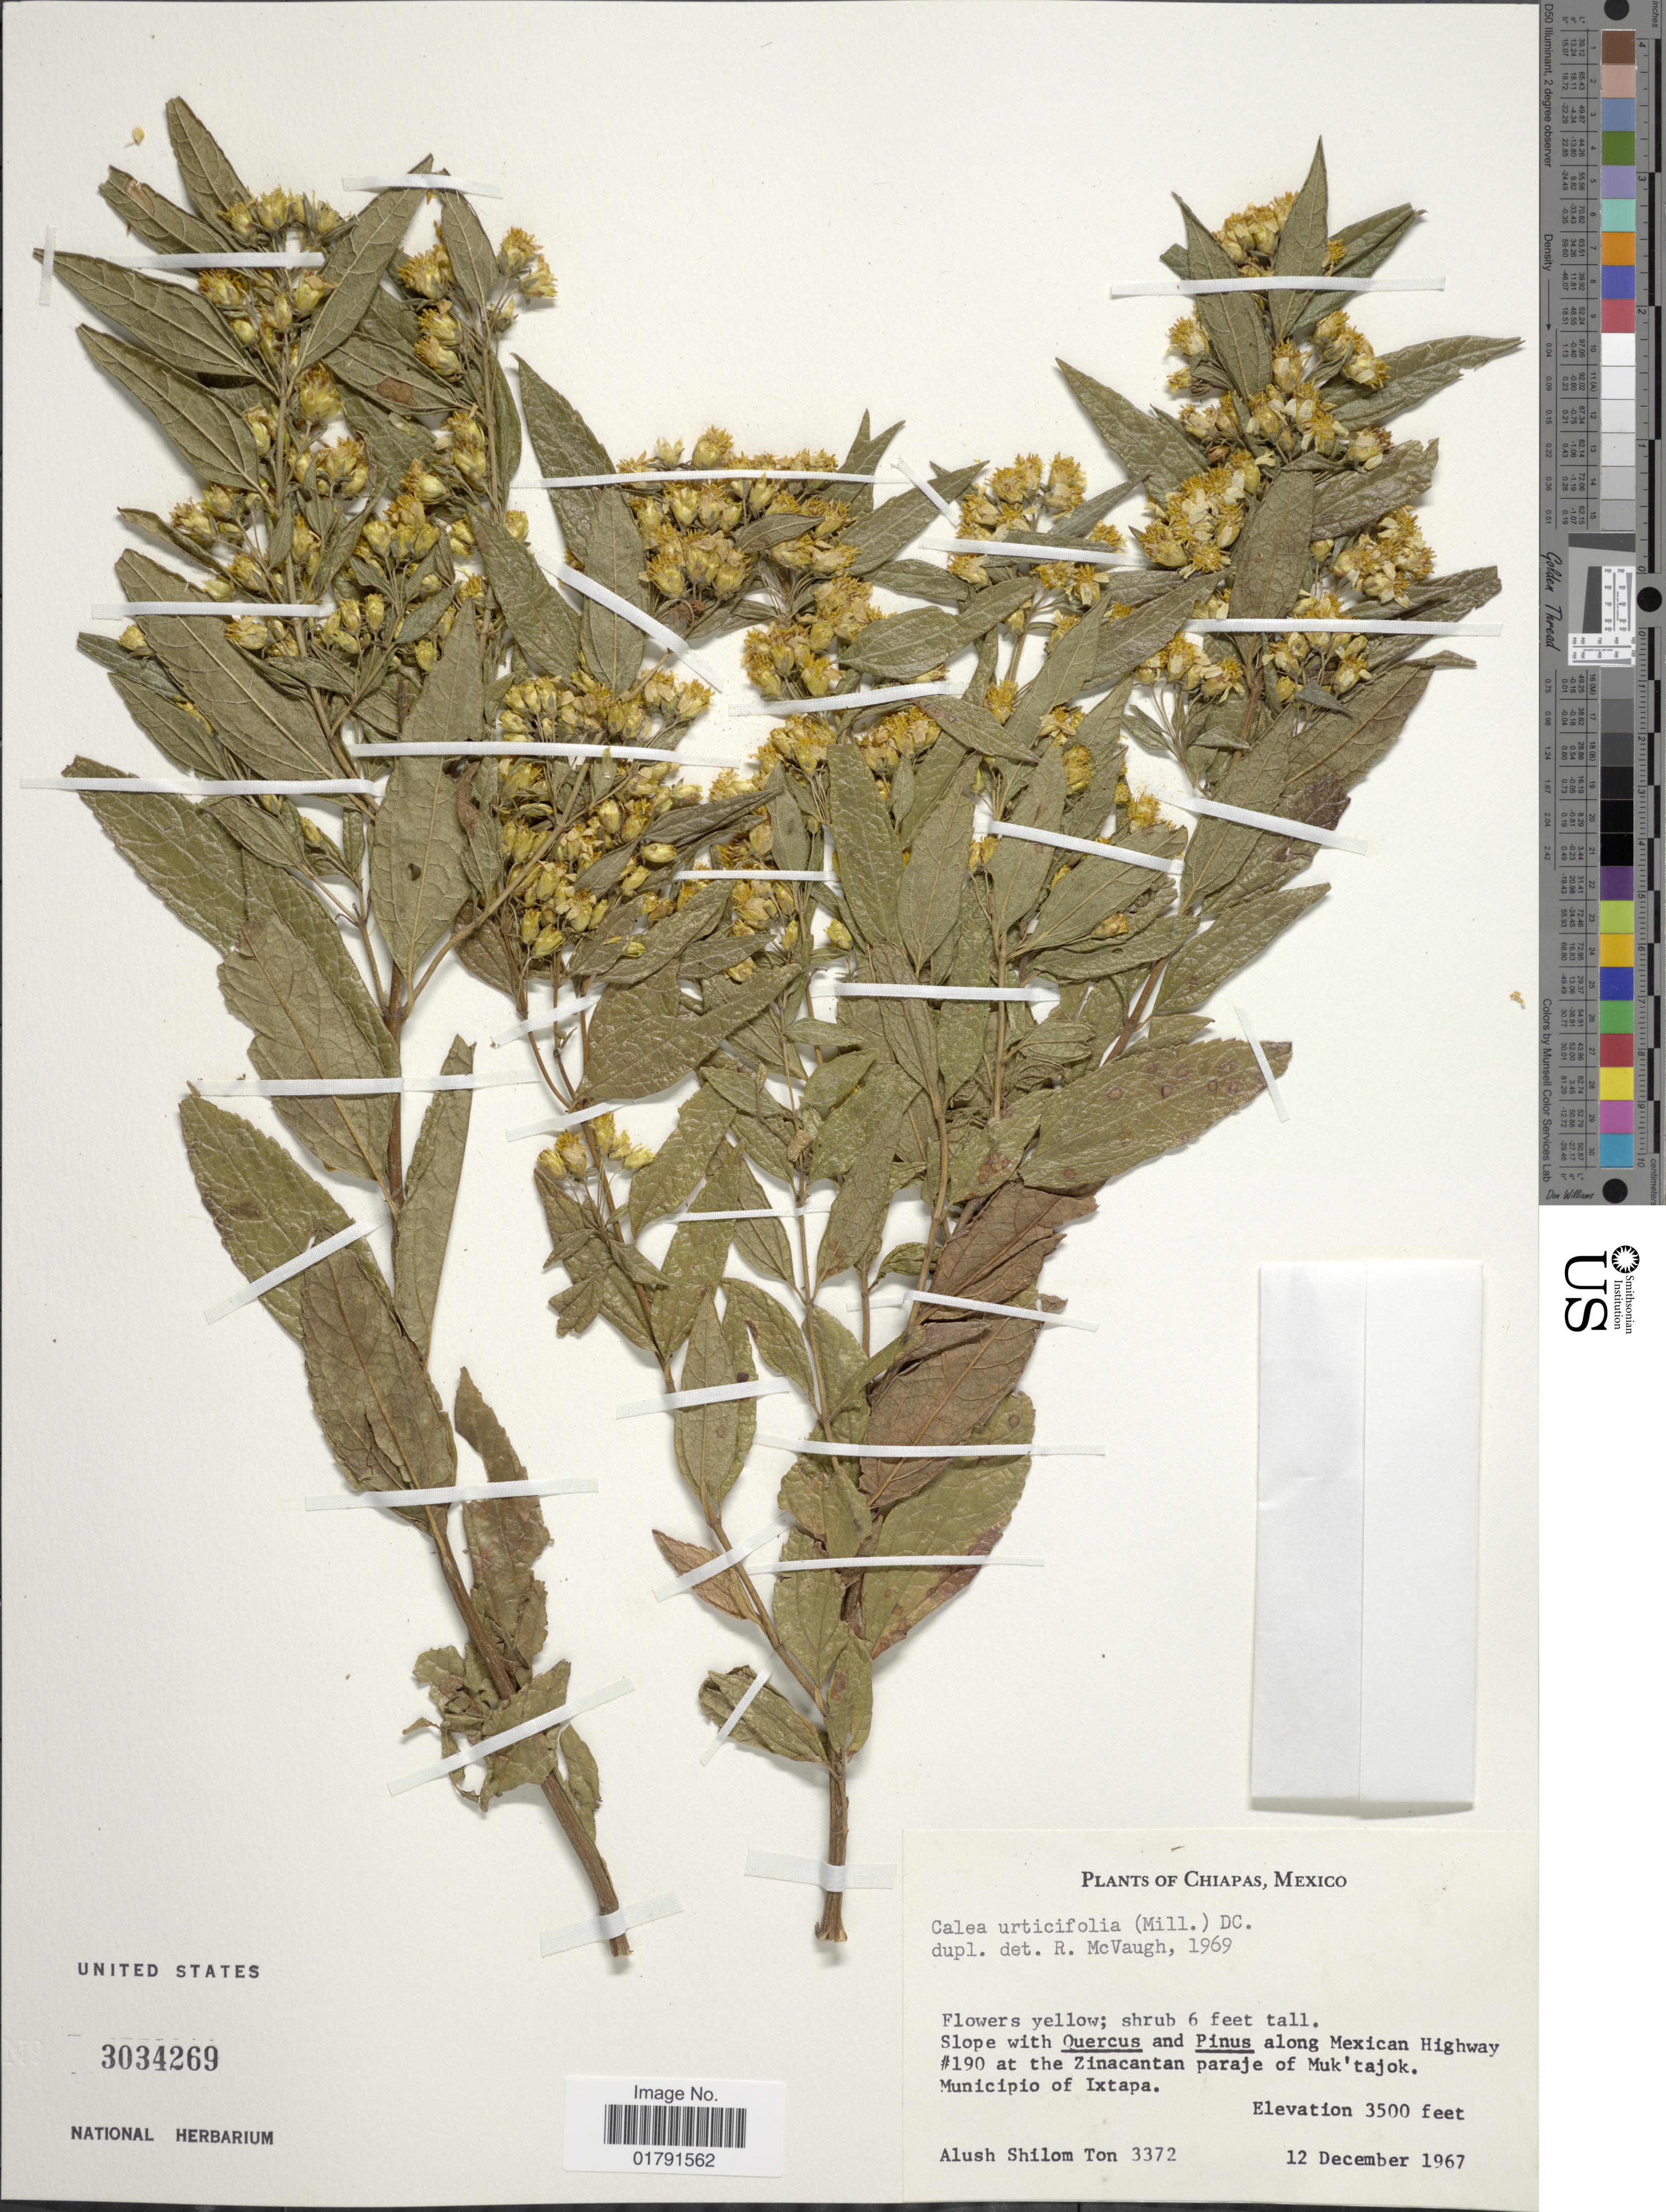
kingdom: Plantae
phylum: Tracheophyta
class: Magnoliopsida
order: Asterales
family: Asteraceae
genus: Calea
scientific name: Calea urticifolia var. urticifolia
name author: (Mill.) DC.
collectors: A. M. Ton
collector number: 3372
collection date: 1967-12-12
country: Mexico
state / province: Chiapas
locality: Along Mexican Highway #190 at the Zinacantan paraje of Muk'tajok, Municipio of Ixtapa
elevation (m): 1067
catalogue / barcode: US 3034269